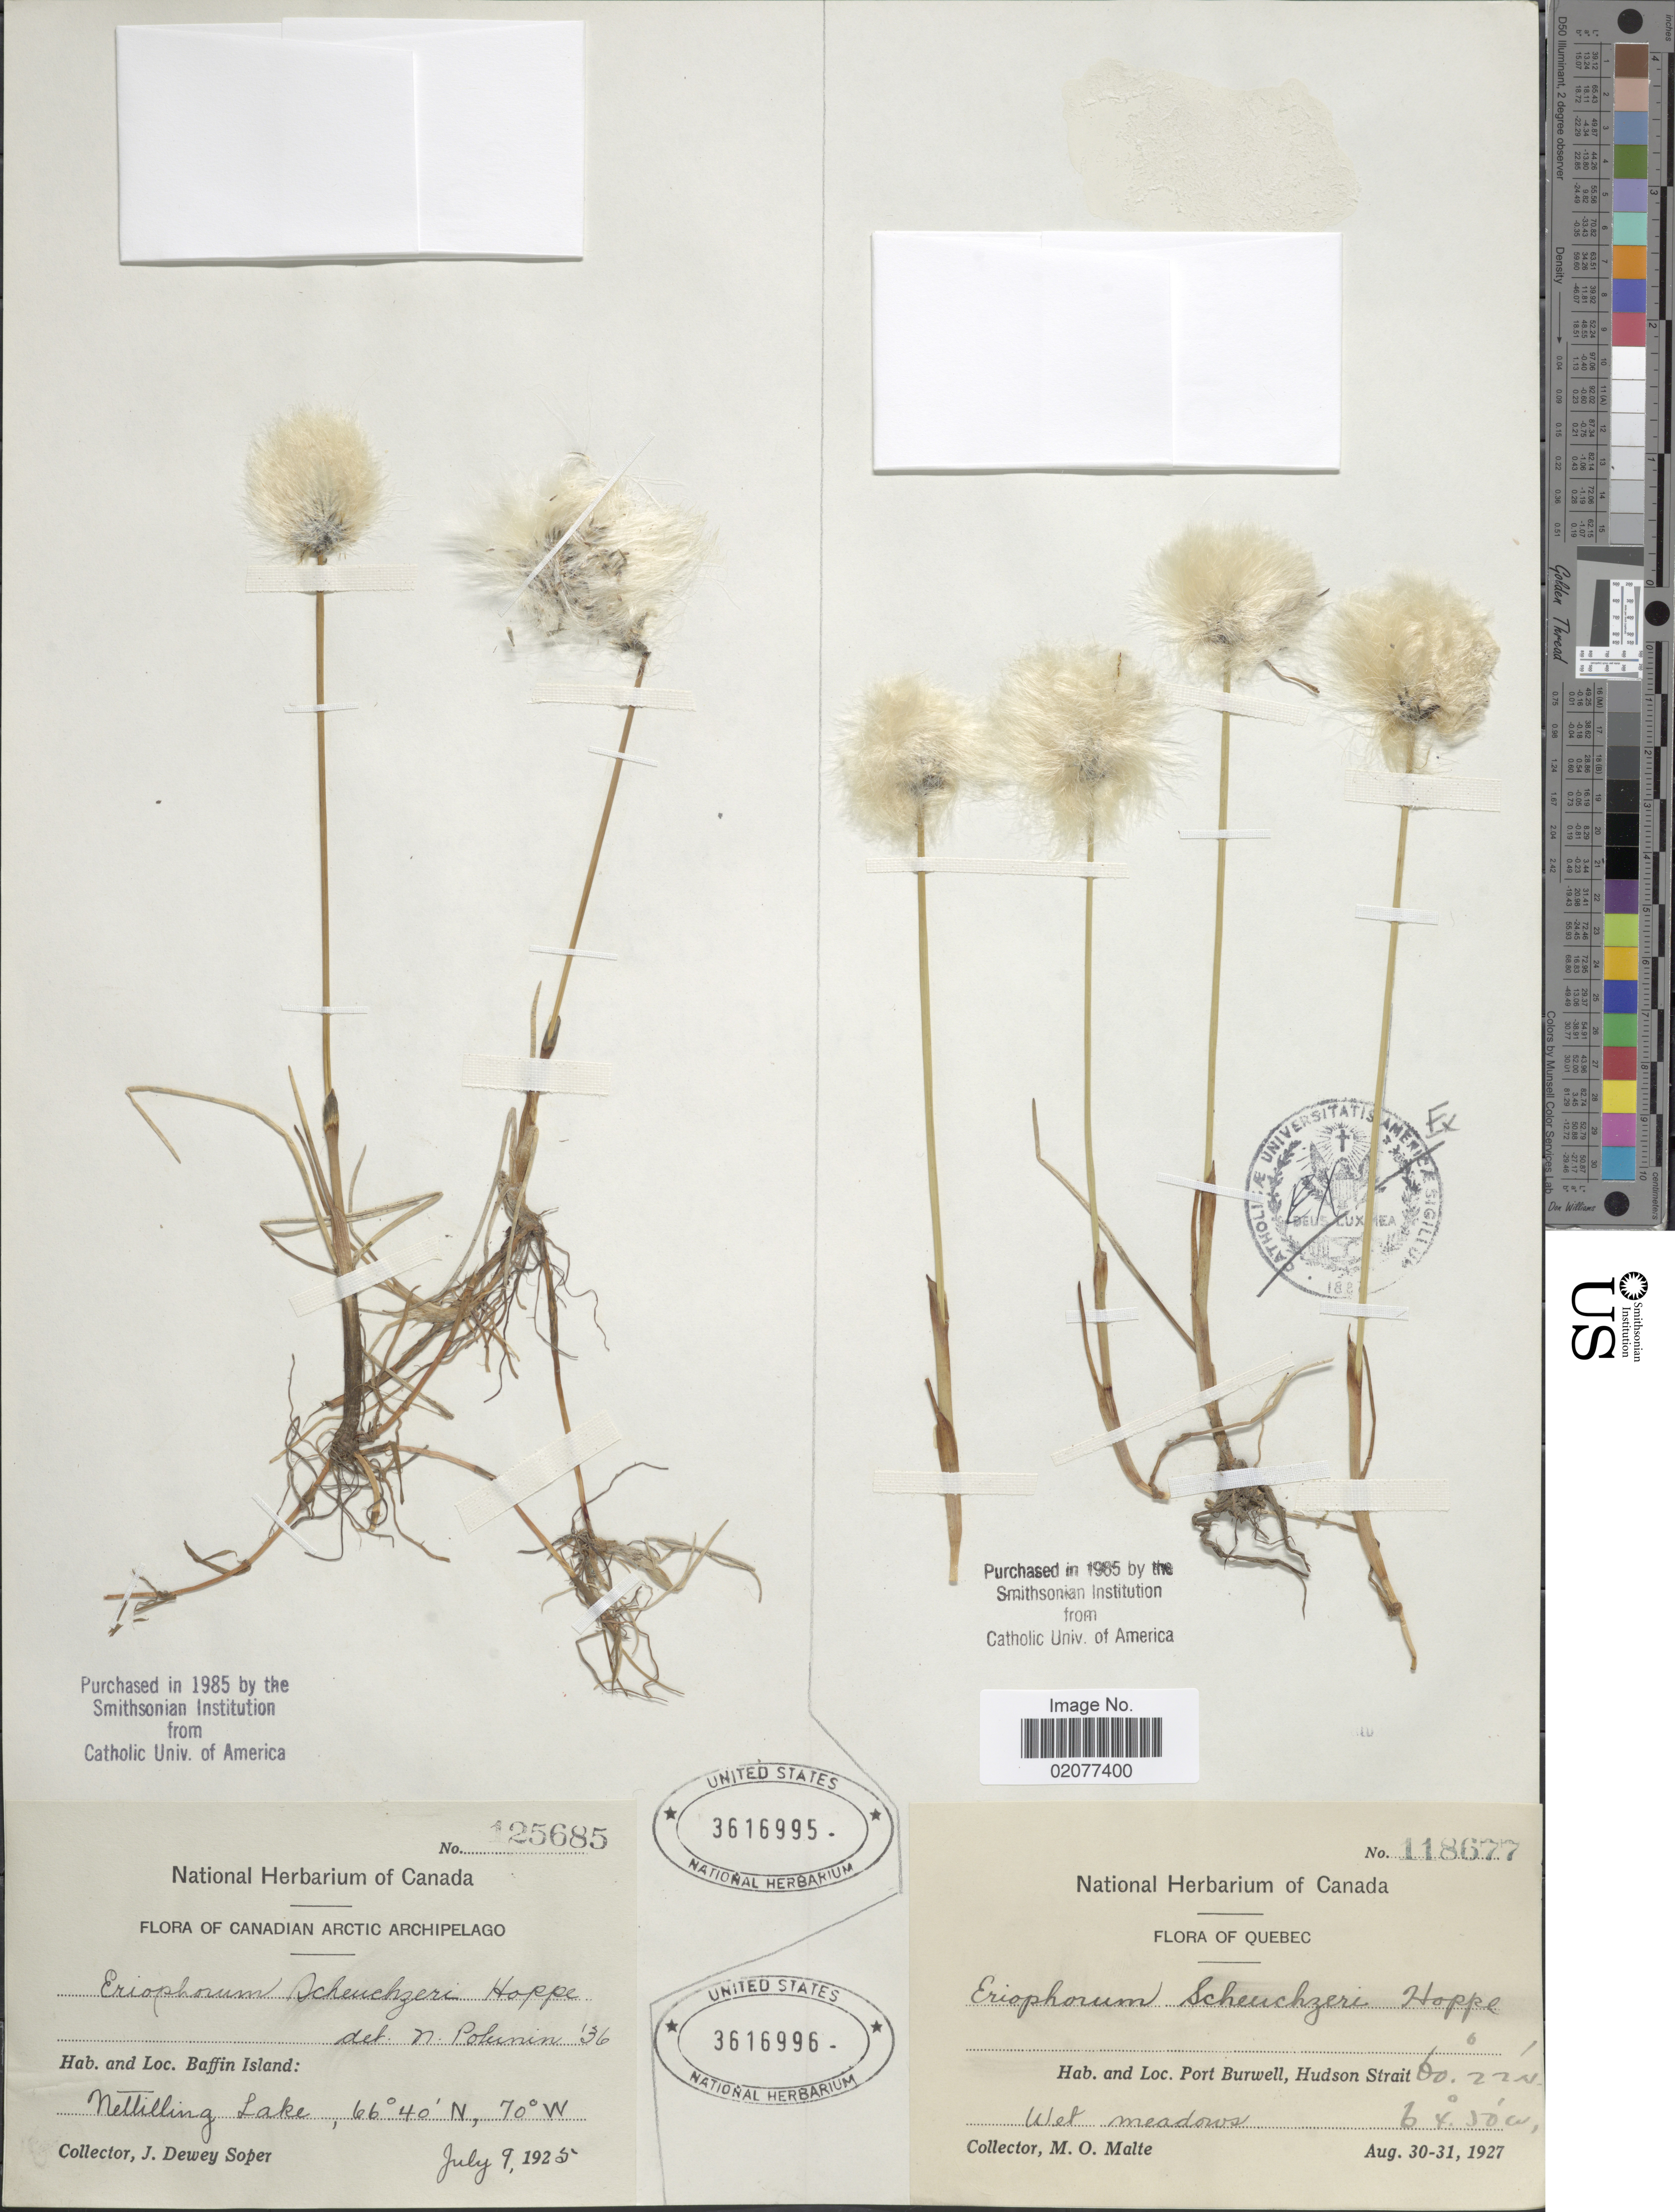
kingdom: Plantae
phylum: Tracheophyta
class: Liliopsida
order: Poales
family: Cyperaceae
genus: Eriophorum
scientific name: Eriophorum scheuchzeri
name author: Hoppe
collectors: M. O. Malte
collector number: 118677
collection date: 1927-08-30/1927-08-31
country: Canada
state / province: Quebec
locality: Quebec Port Burwell, Hudson Strait.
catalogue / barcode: US 3616996-2